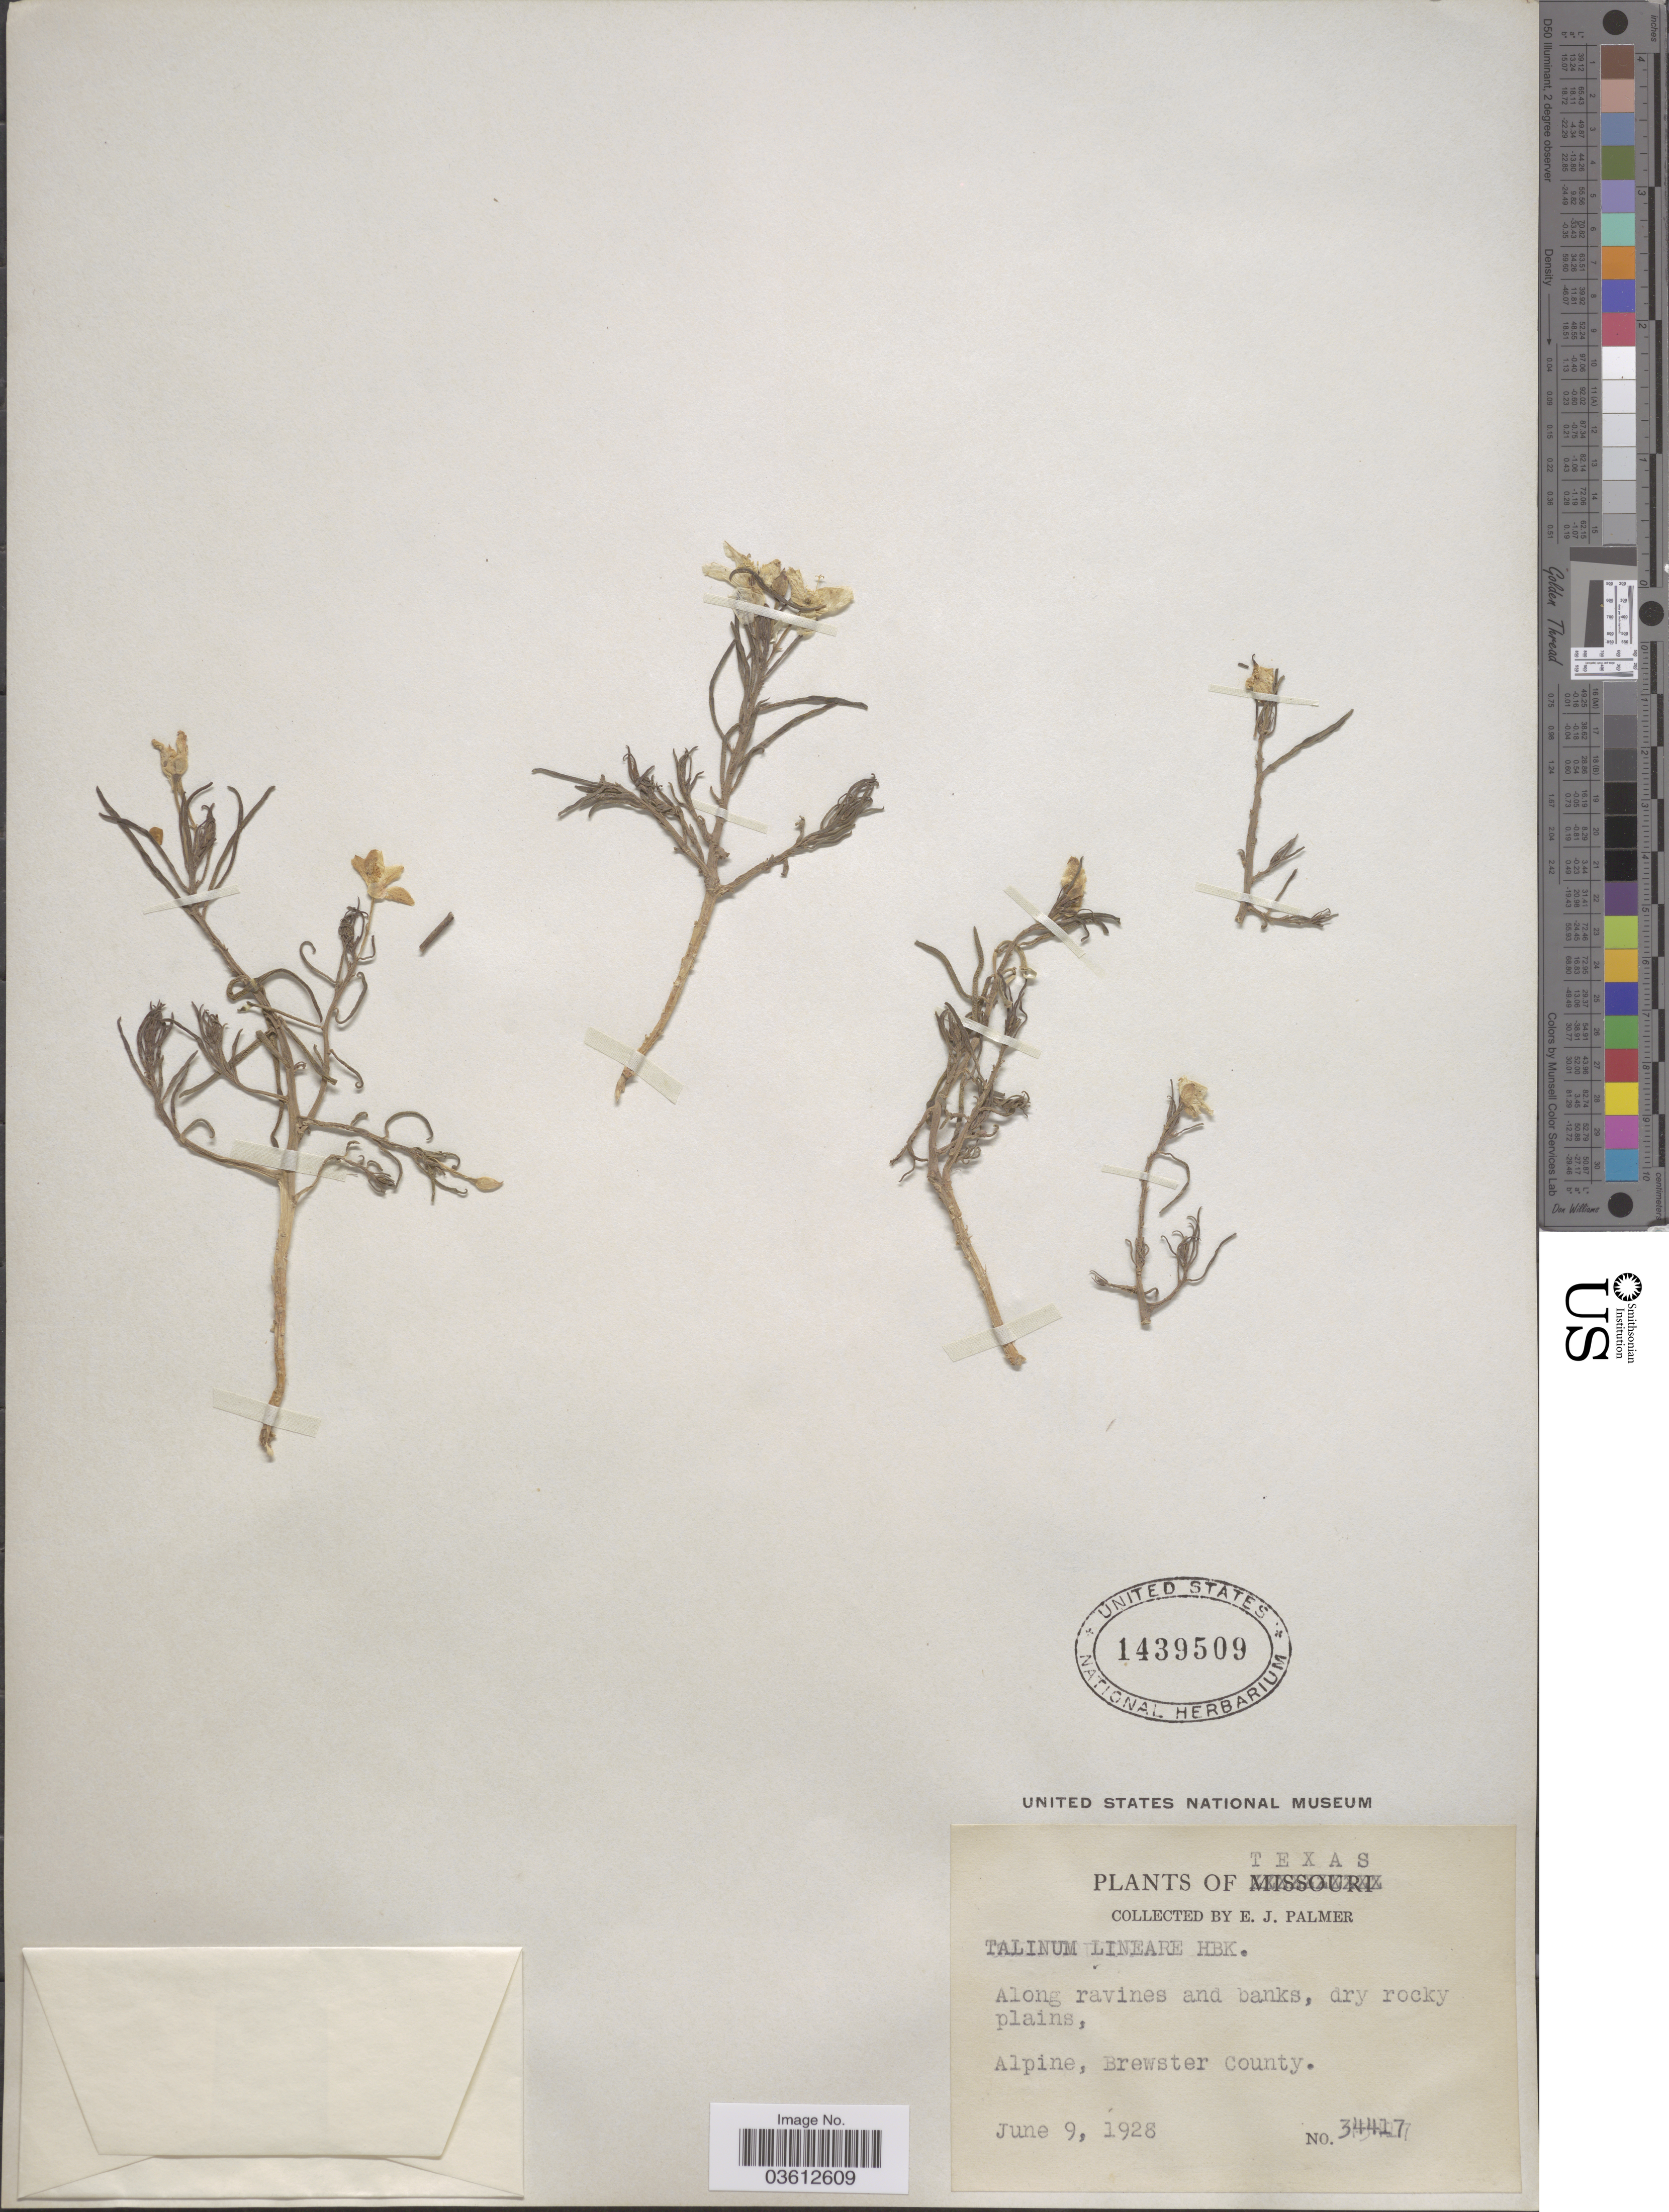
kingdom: Plantae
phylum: Tracheophyta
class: Magnoliopsida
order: Caryophyllales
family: Talinaceae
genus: Talinum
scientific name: Talinum aurantiacum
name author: Engelm. in A. Gray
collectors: E. J. Palmer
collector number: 34417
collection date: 1926-06-09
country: United States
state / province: Texas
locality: Alpine, Brewster County.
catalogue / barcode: US 1439509